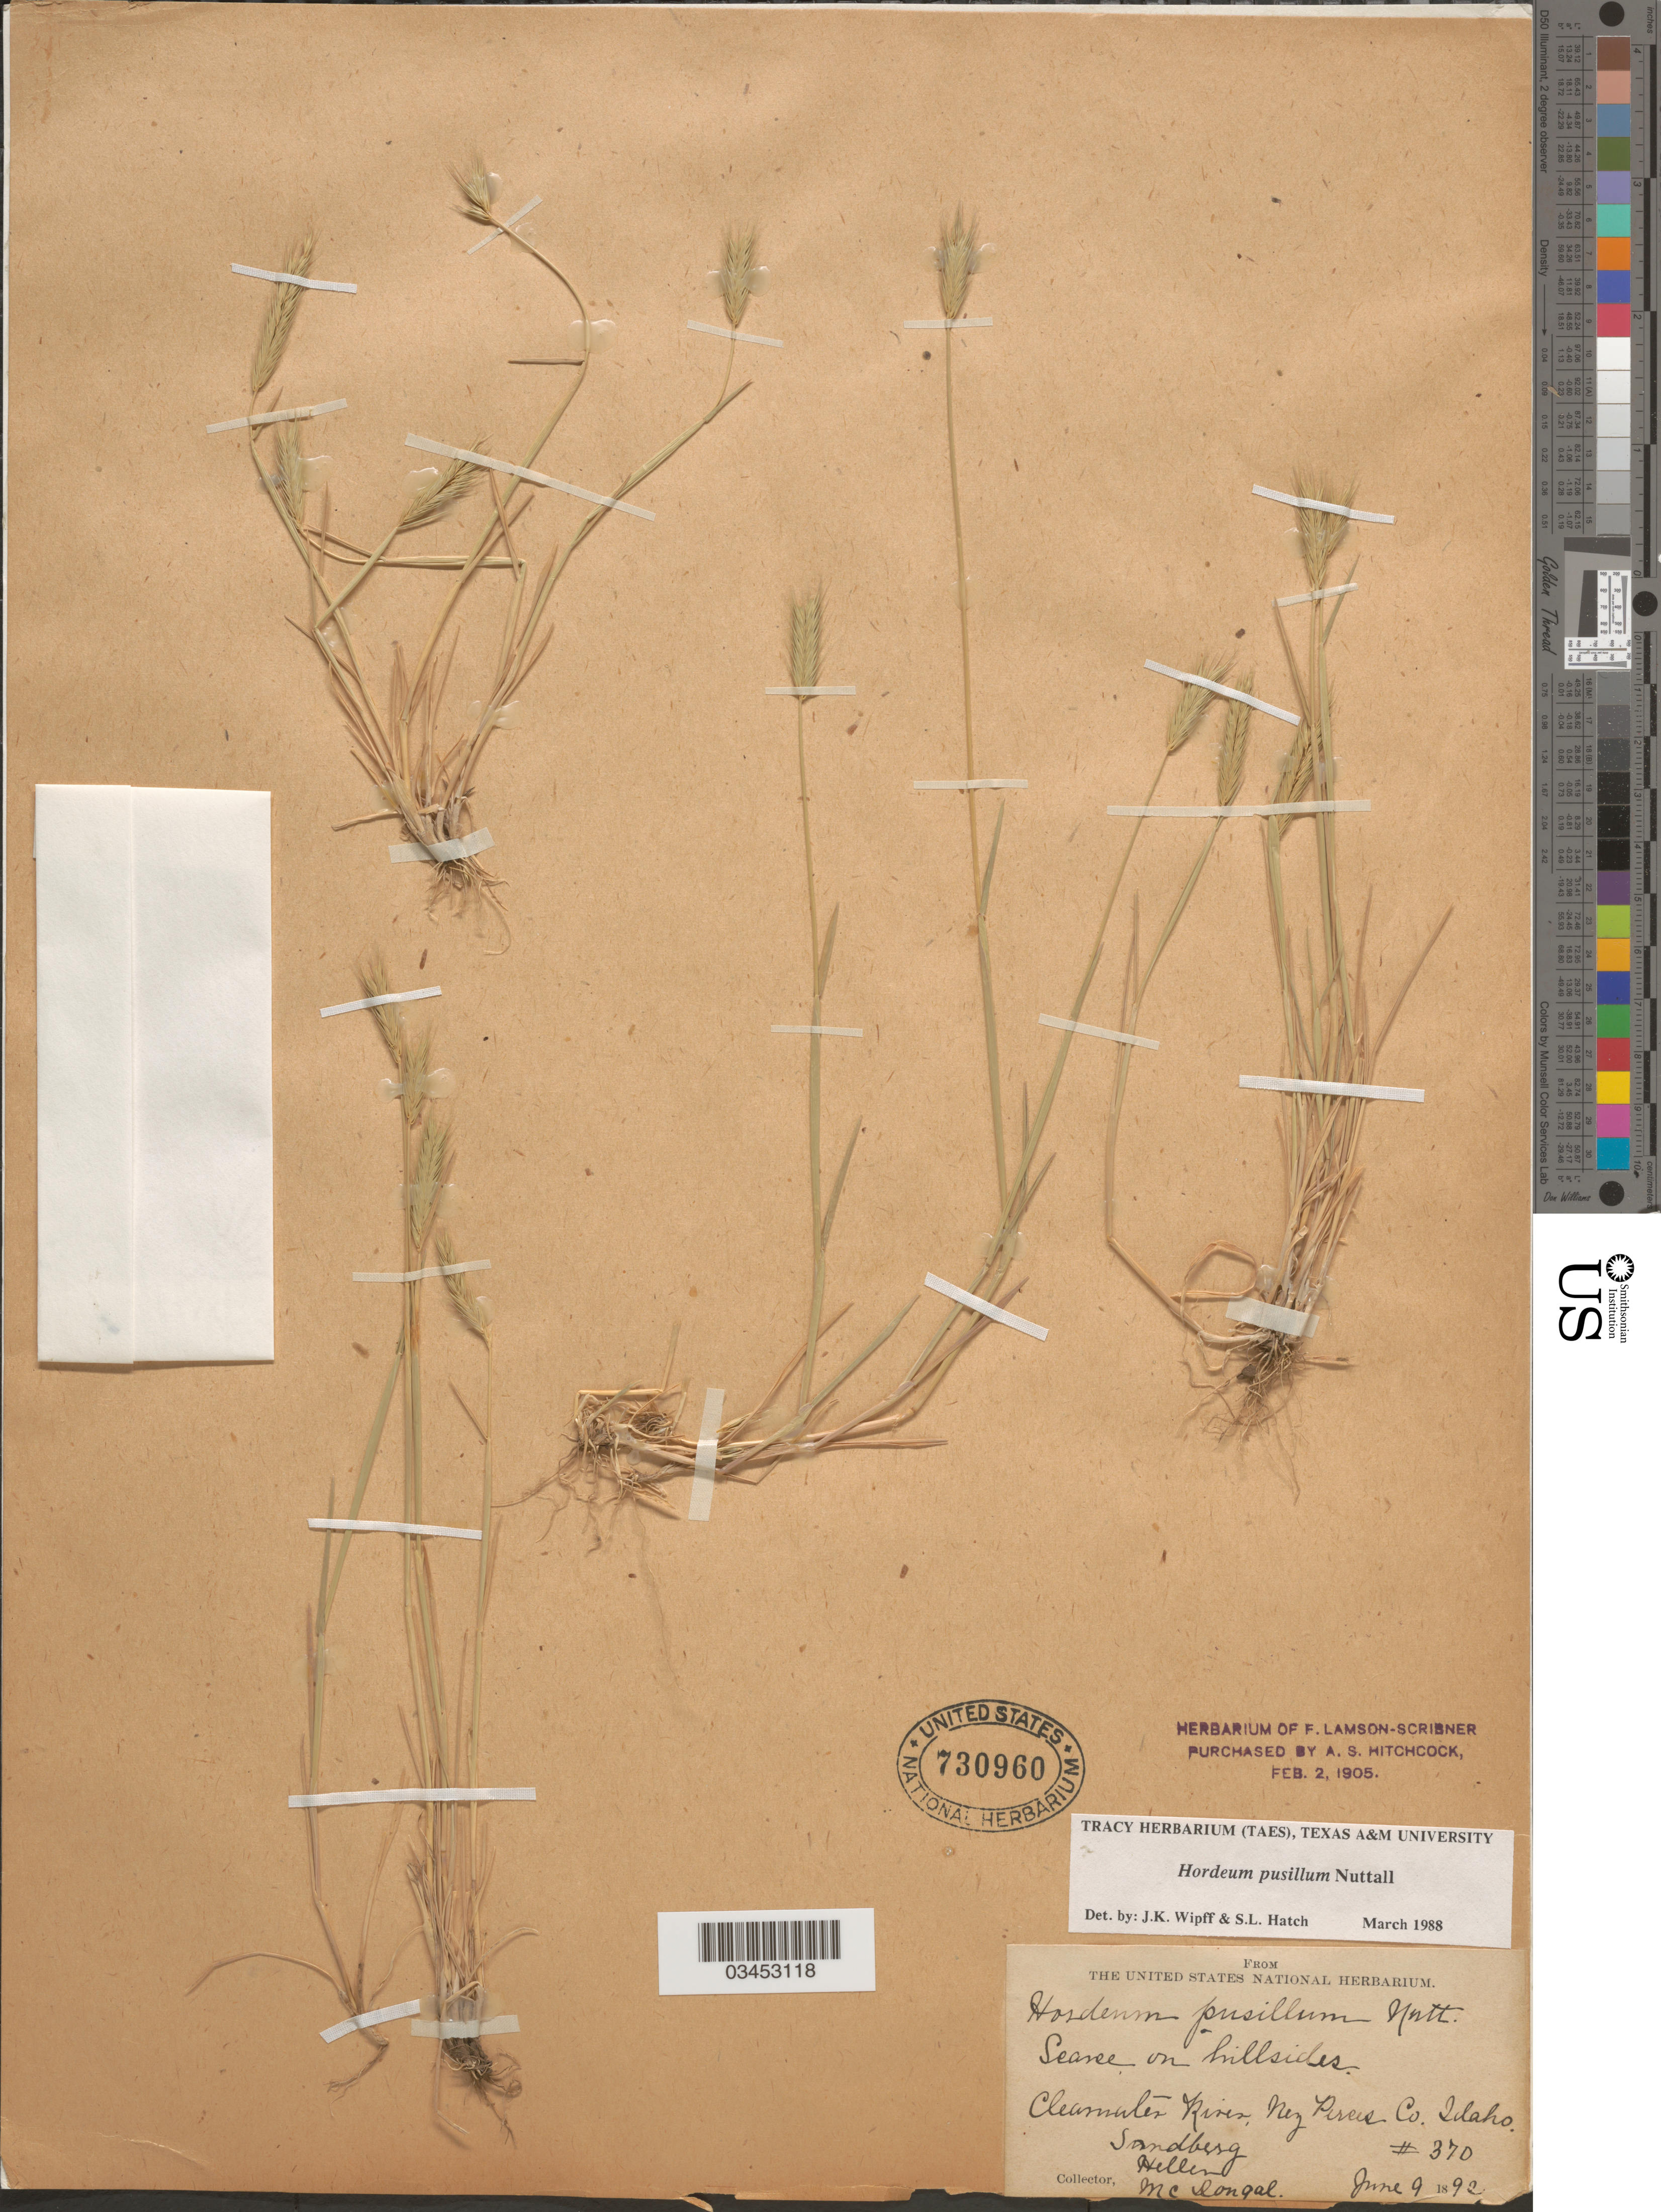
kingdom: Plantae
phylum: Tracheophyta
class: Liliopsida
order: Poales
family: Poaceae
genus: Hordeum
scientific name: Hordeum pusillum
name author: Nutt.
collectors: Sandberg, -- Heller & McDougal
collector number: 370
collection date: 1892-06-09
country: United States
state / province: Idaho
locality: Scarce on hillsides. Clearwater River, Nez Perecs Co.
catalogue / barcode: US 730960